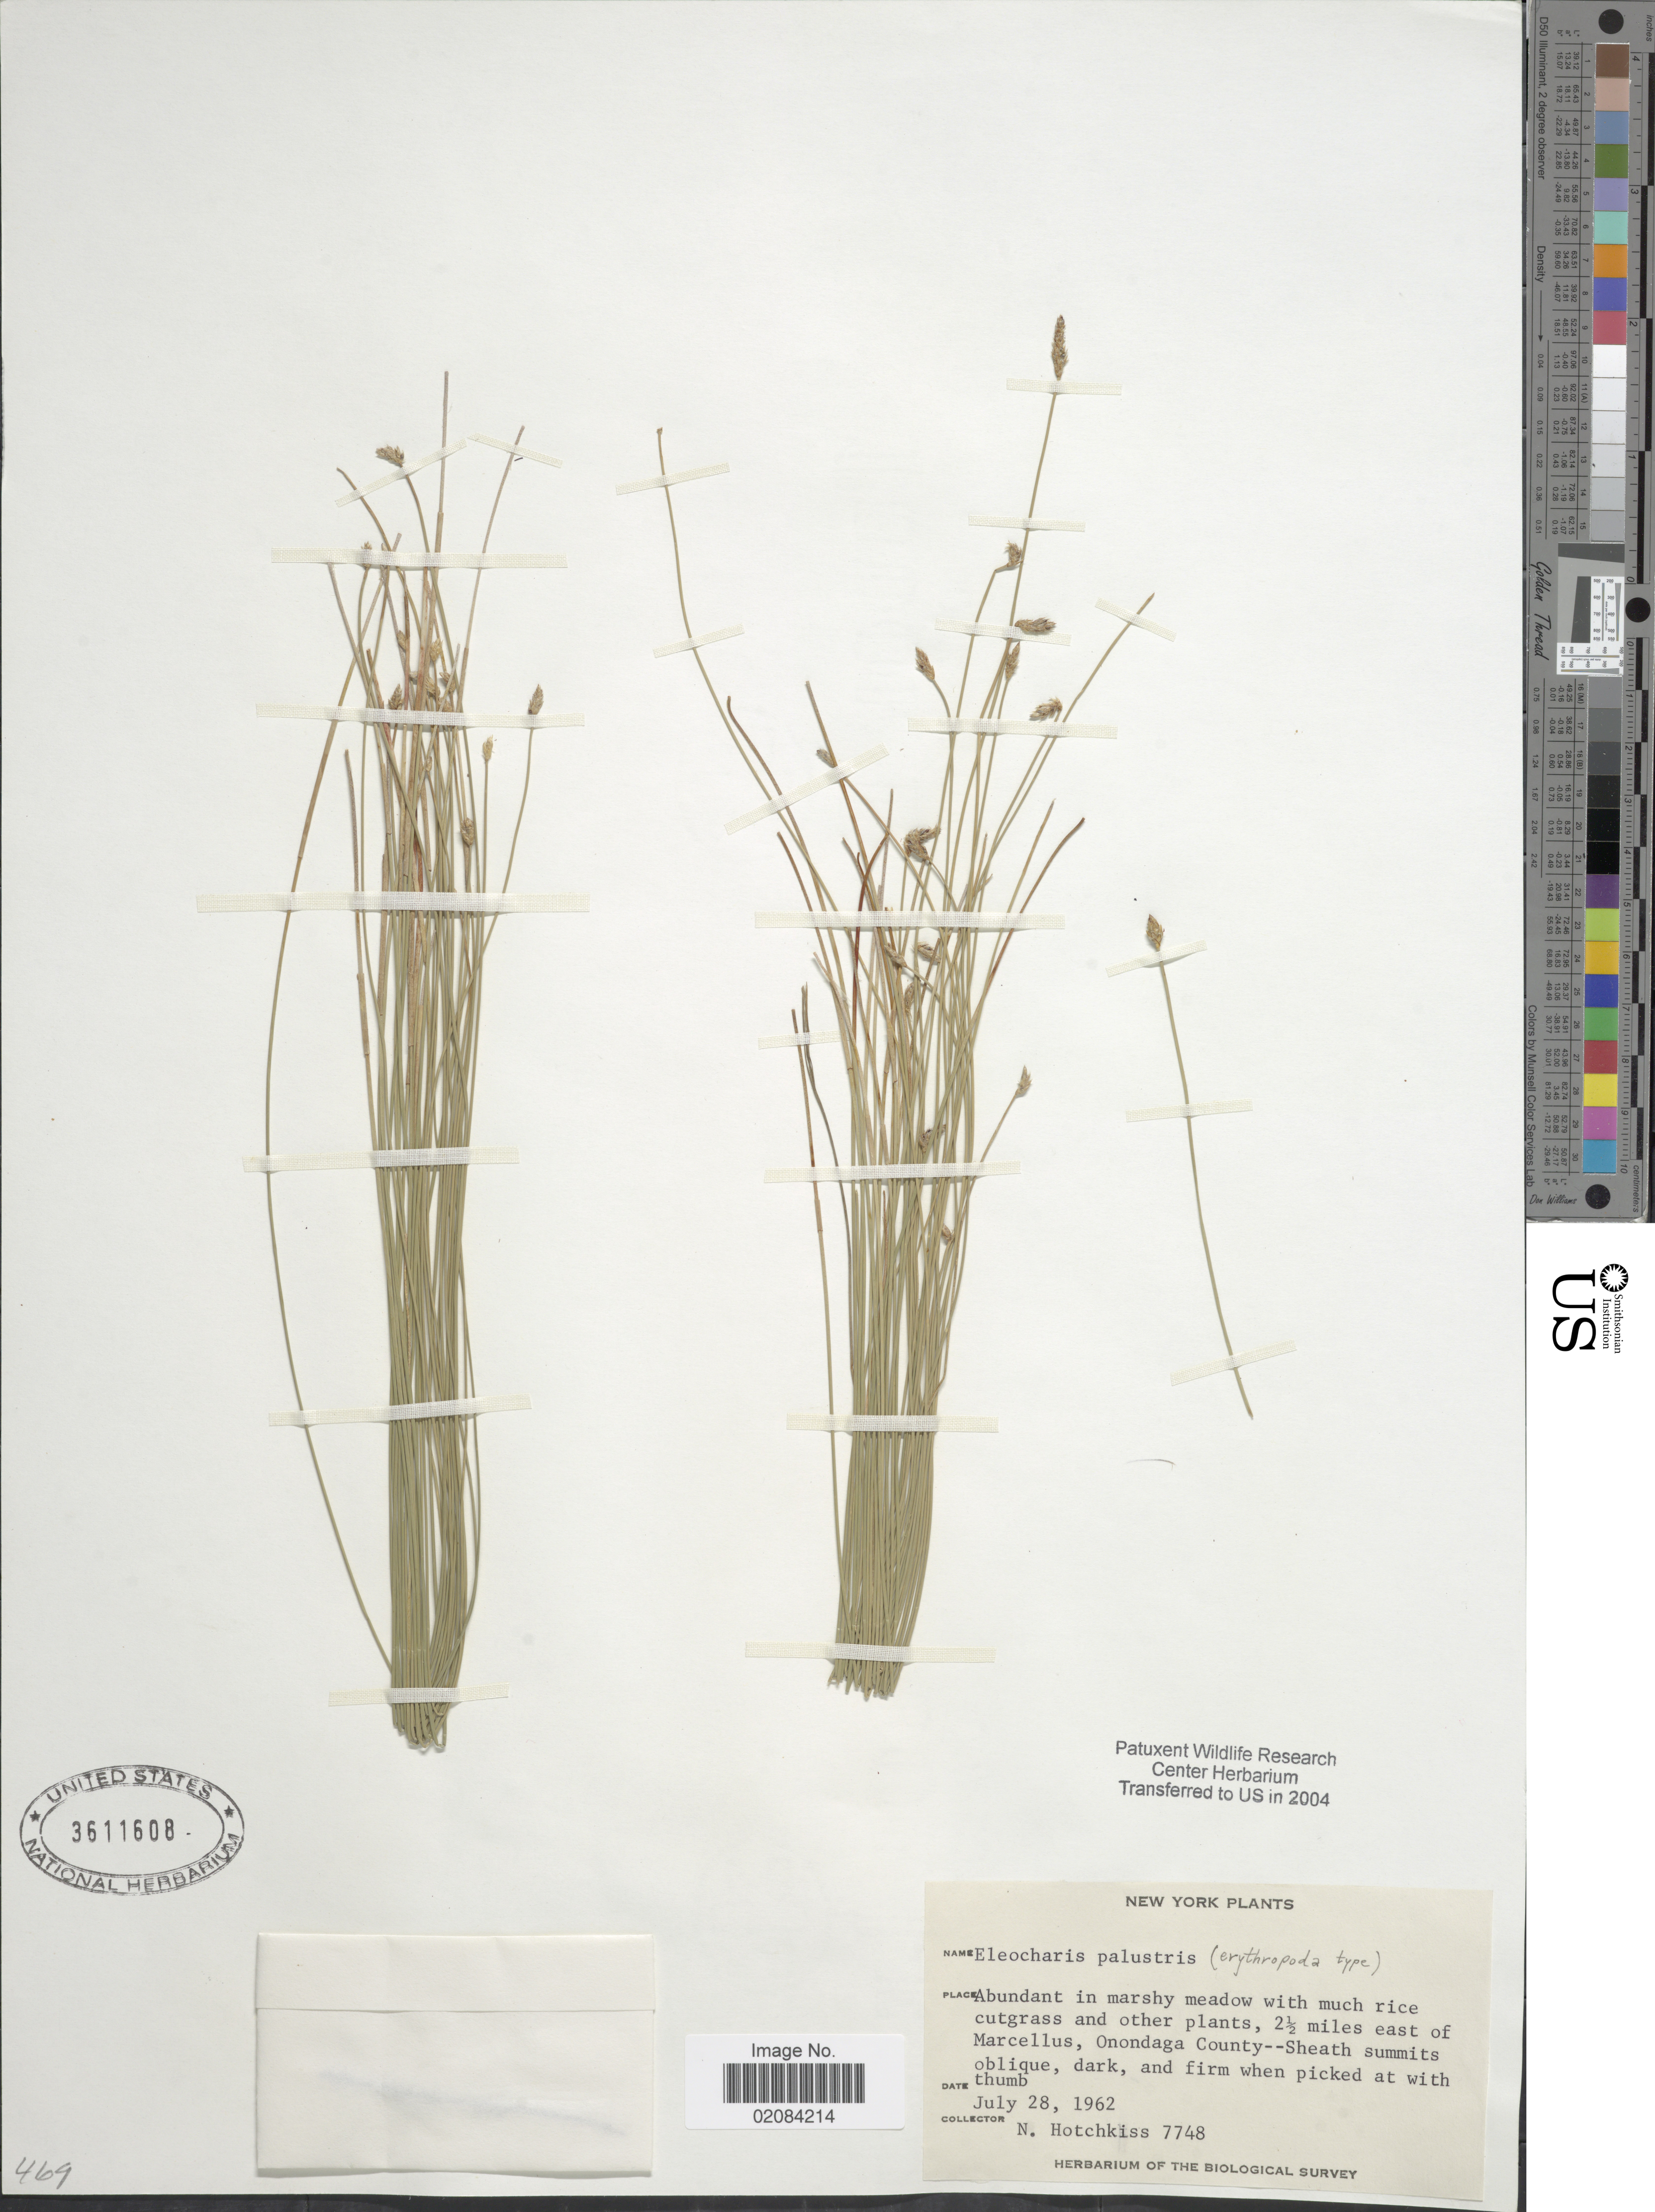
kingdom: Plantae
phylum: Tracheophyta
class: Liliopsida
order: Poales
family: Cyperaceae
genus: Eleocharis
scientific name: Eleocharis palustris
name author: (L.) Roem. & Schult.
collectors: N. Hotchkiss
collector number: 7748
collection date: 1962-07-28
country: United States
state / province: New York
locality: New York, 2½ east of Marellus, Onondaga County--Sheath summits.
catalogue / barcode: US 3611608